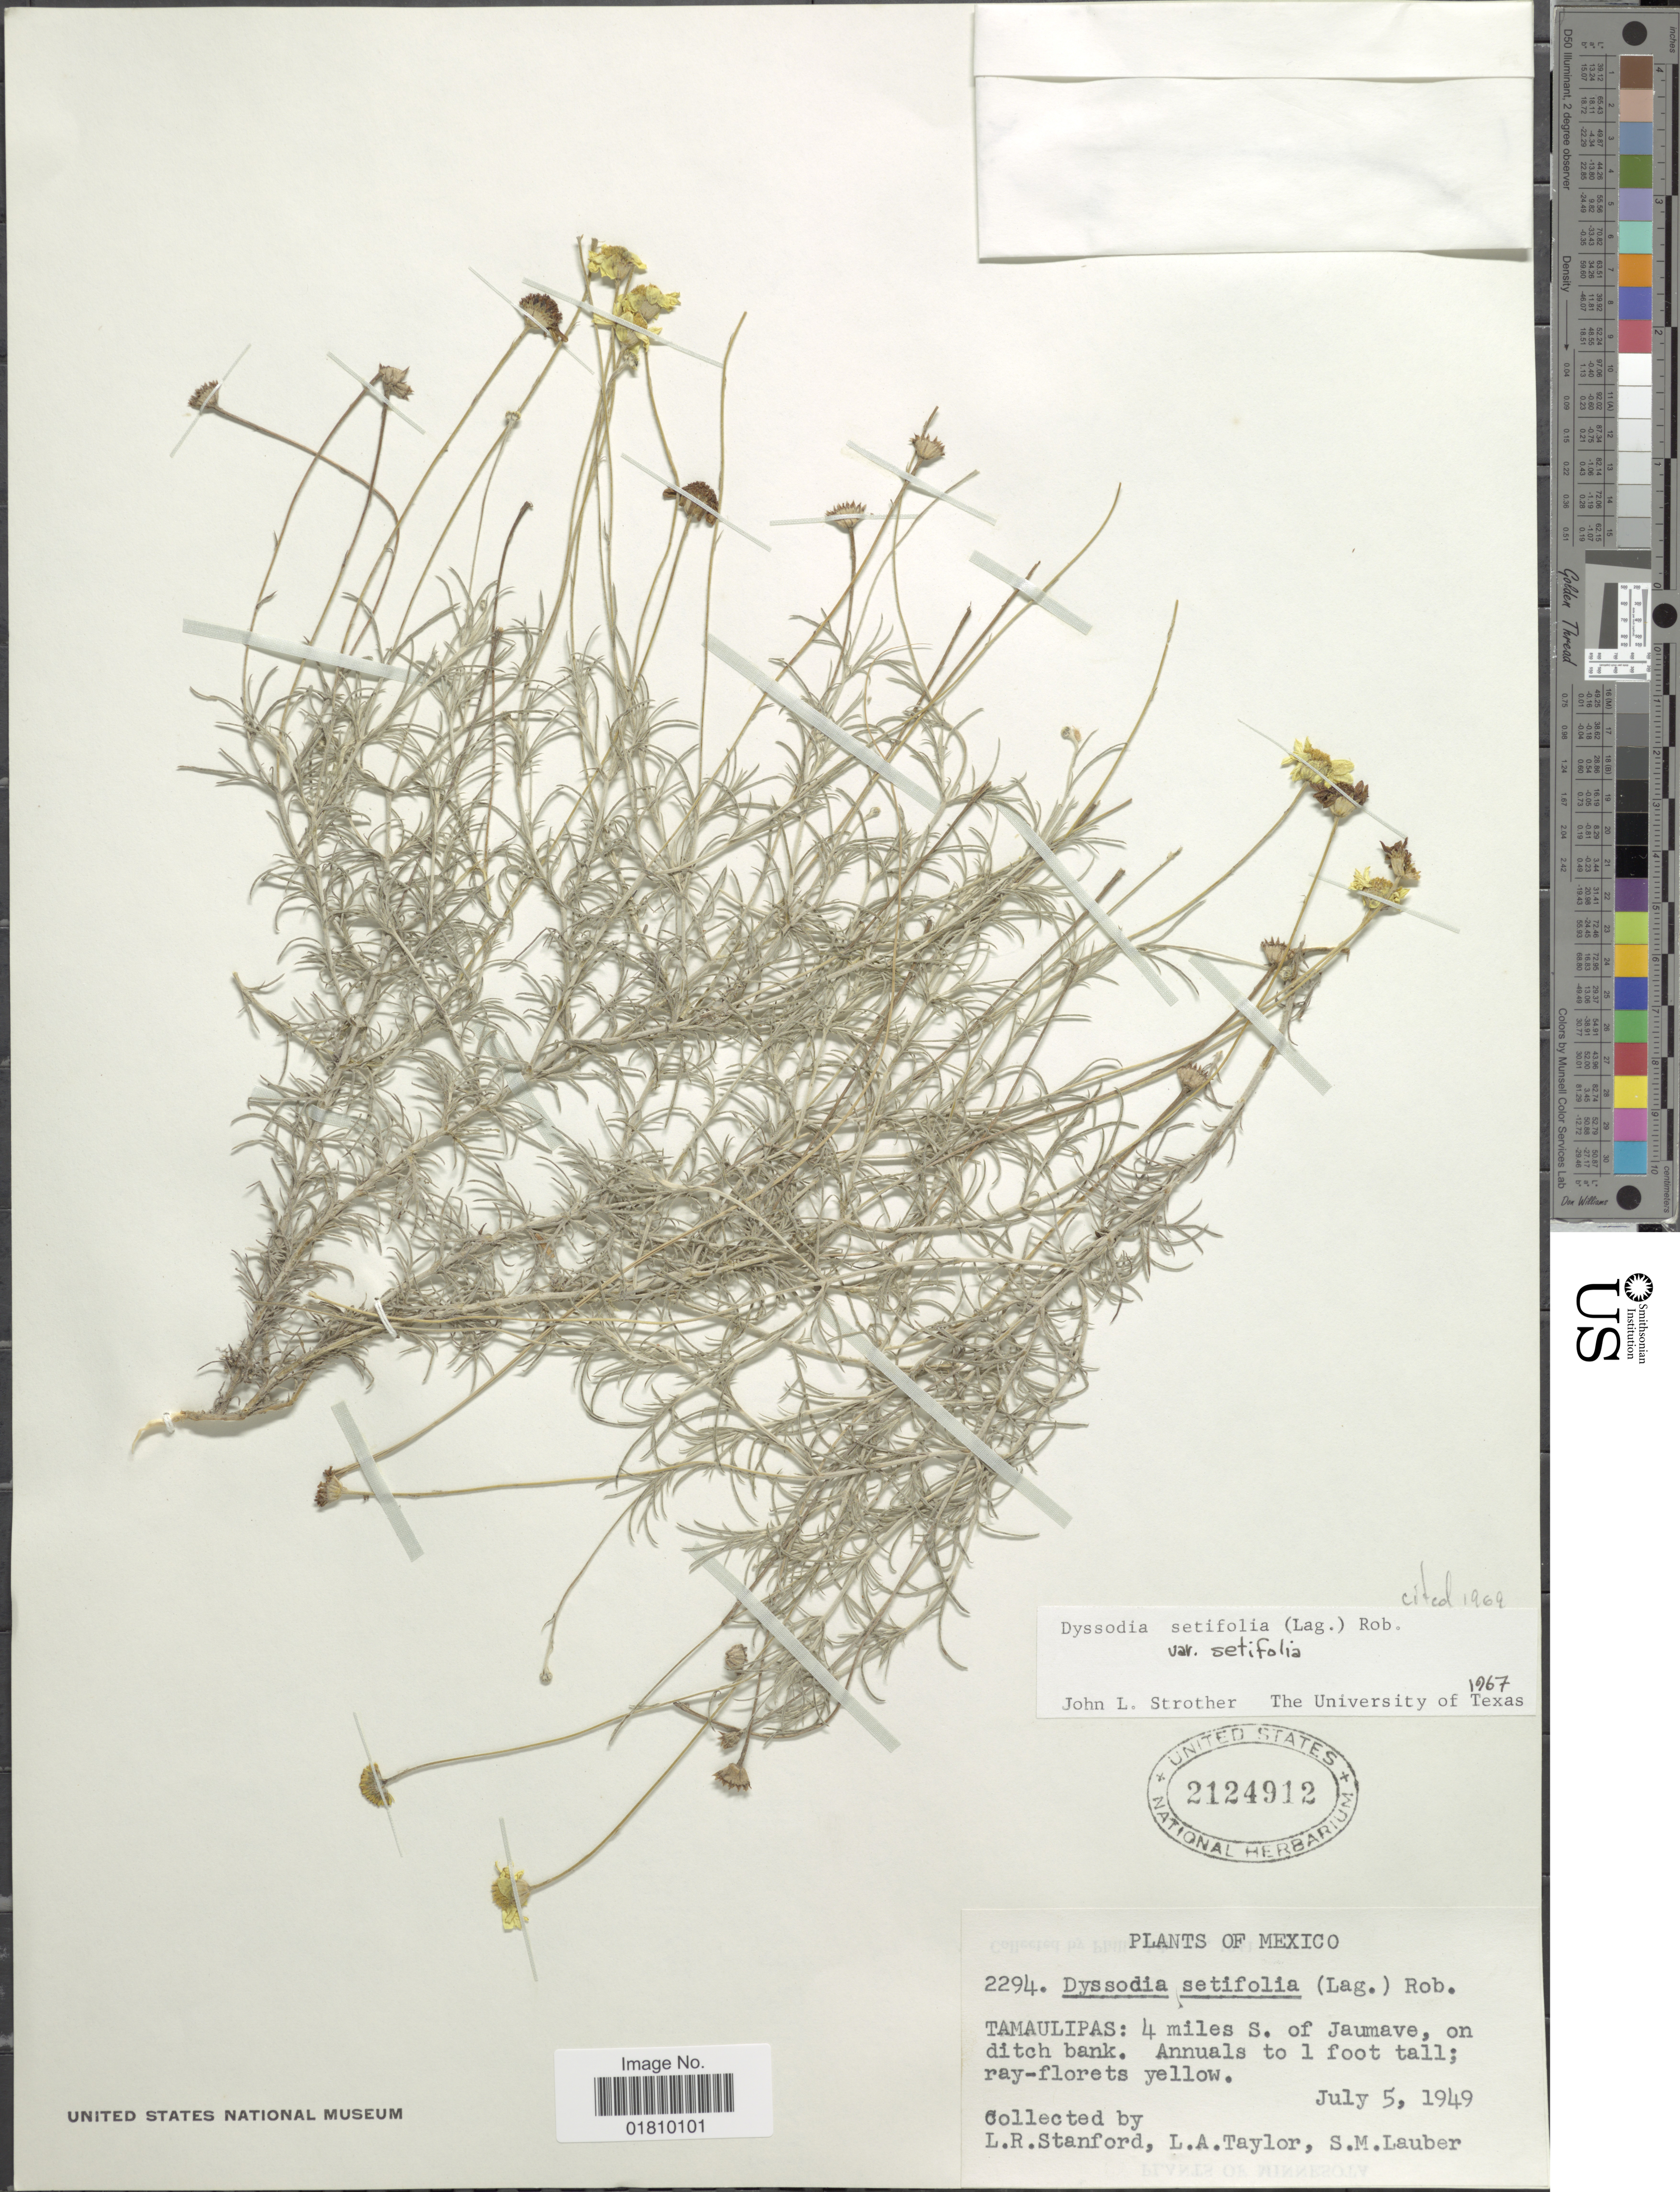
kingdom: Plantae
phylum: Tracheophyta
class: Magnoliopsida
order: Asterales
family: Asteraceae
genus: Thymophylla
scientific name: Thymophylla setifolia var. setifolia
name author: Lag.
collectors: L. R. Stanford, L. A. Taylor & S. M. Lauber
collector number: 2294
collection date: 1949-07-05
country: Mexico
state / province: Tamaulipas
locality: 4 miles S. of Jaumave, on ditch bank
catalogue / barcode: US 2124912